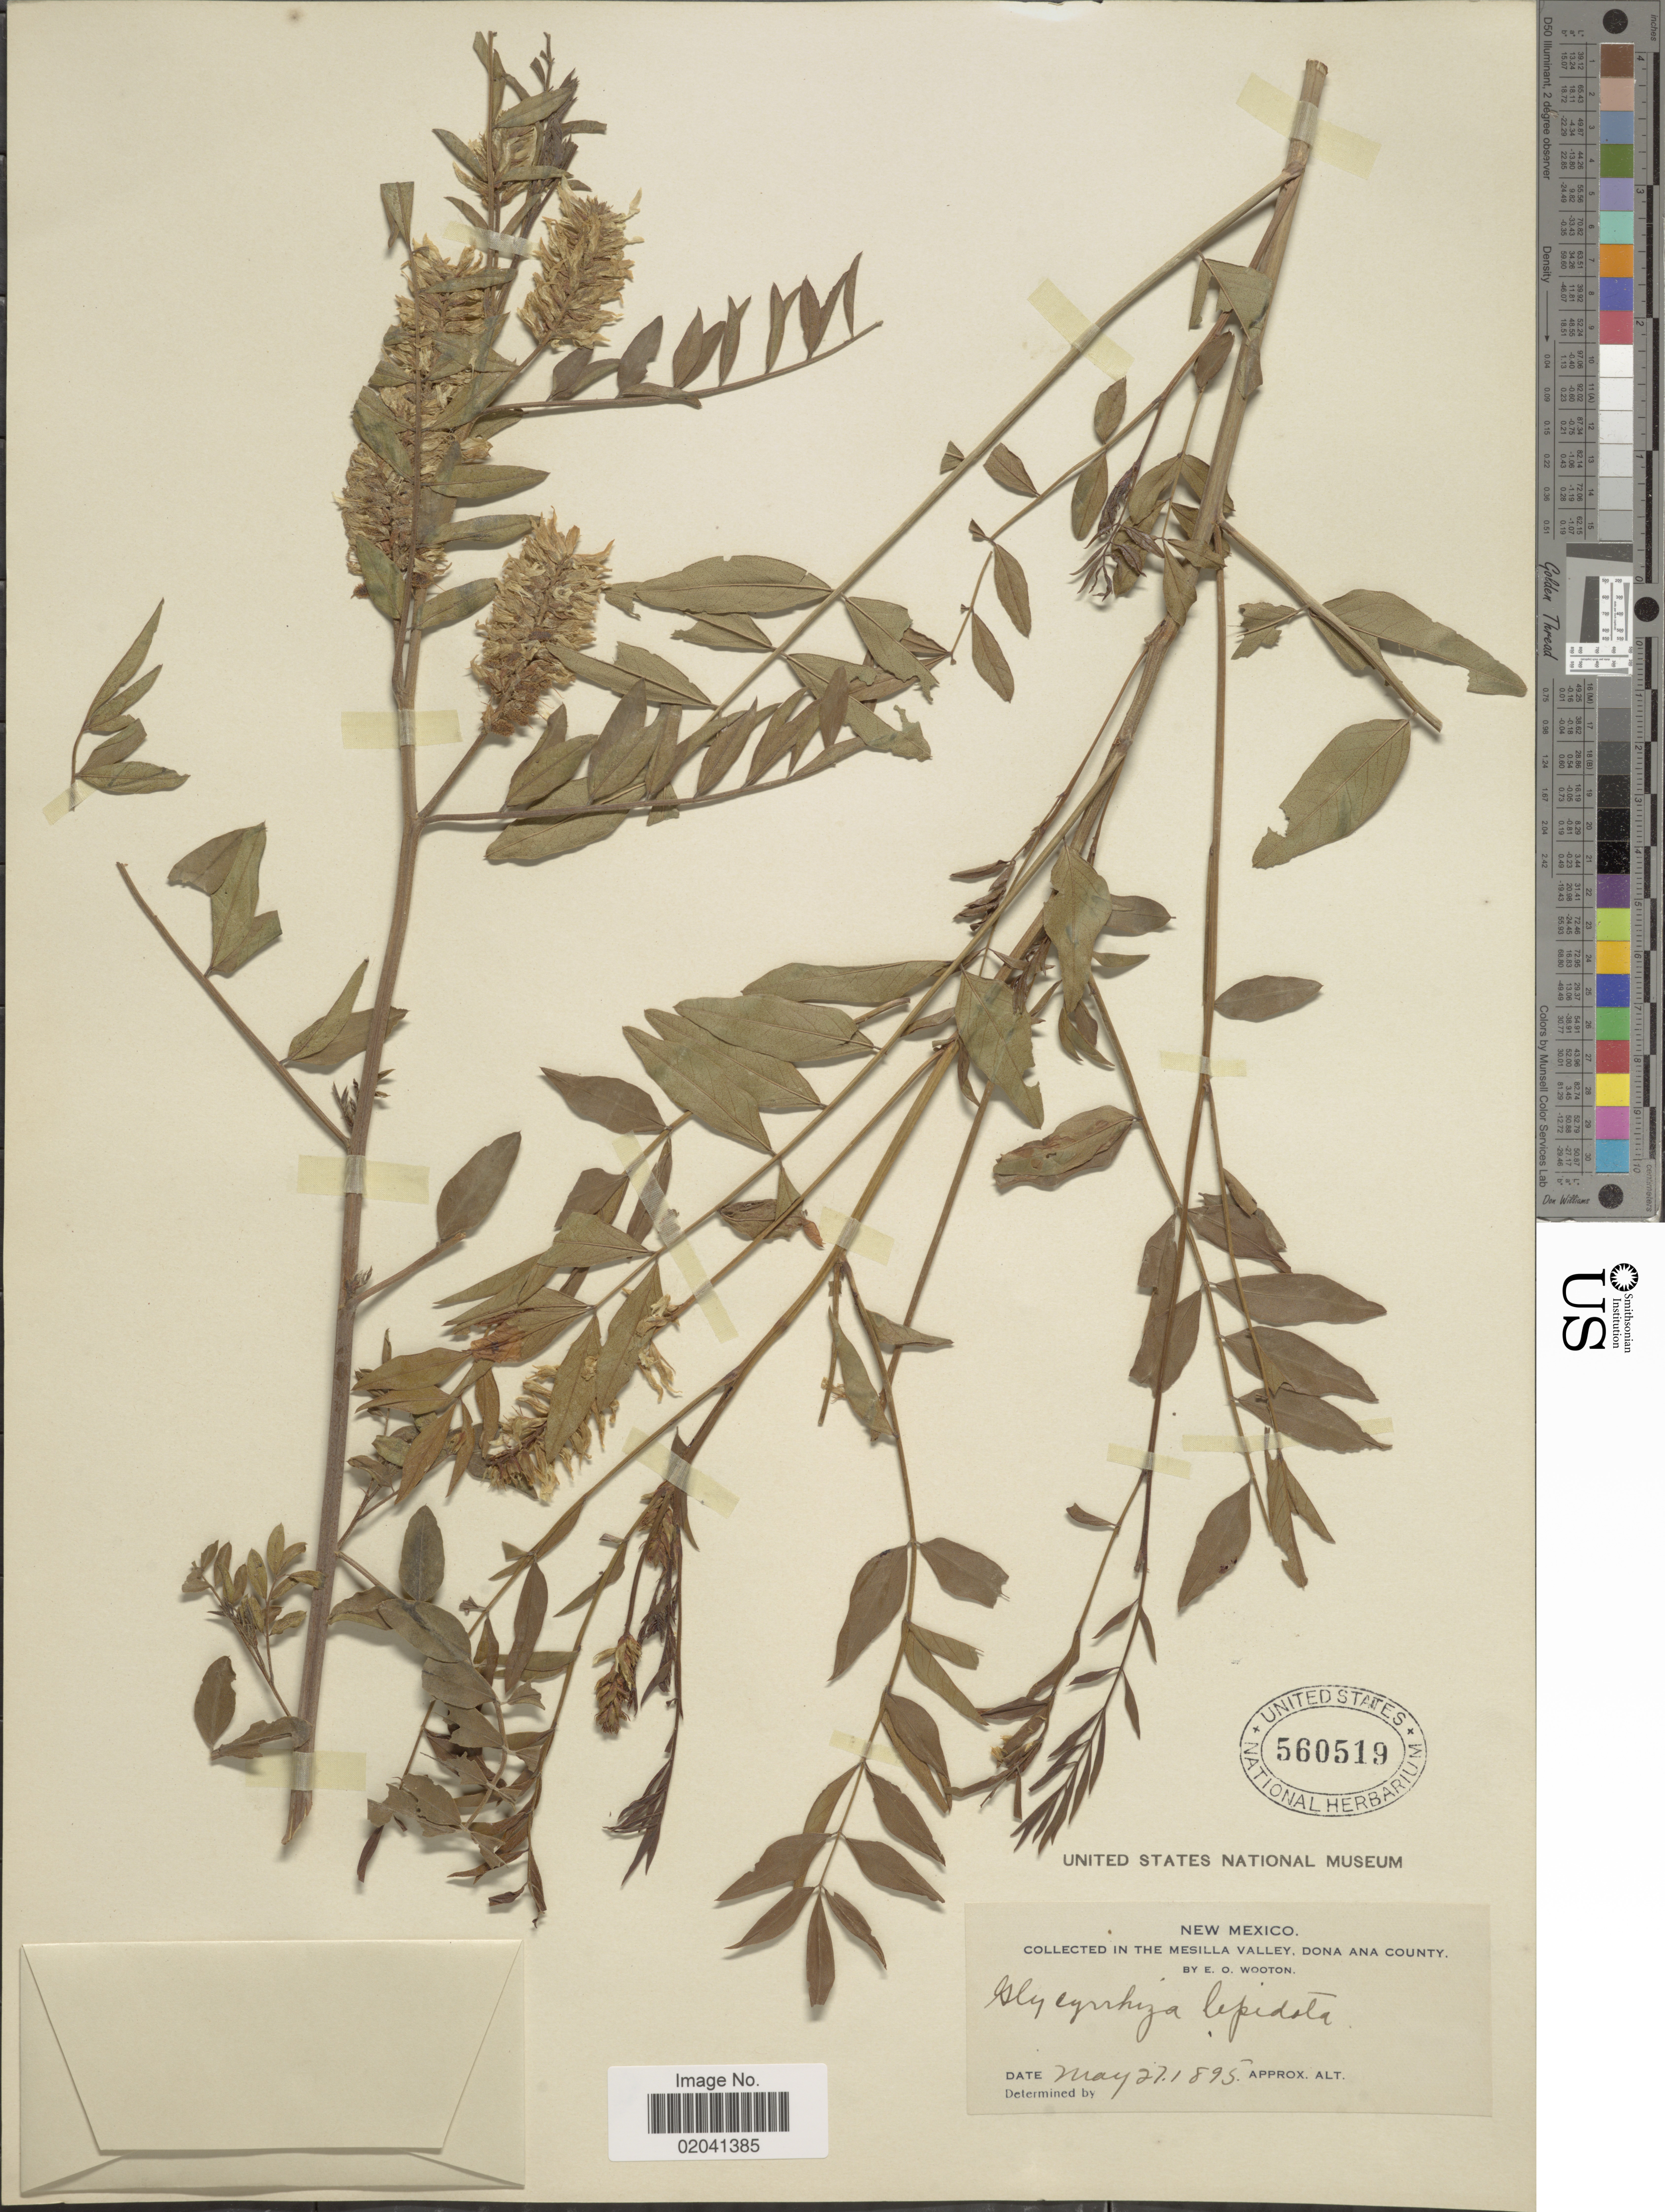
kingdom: Plantae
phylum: Tracheophyta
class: Magnoliopsida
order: Fabales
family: Fabaceae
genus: Glycyrrhiza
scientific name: Glycyrrhiza lepidota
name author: Pursh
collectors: E. O. Wooton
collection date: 1895-05-27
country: United States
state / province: New Mexico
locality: Mesilla Valley, Dona Ana County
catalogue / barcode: US 560519